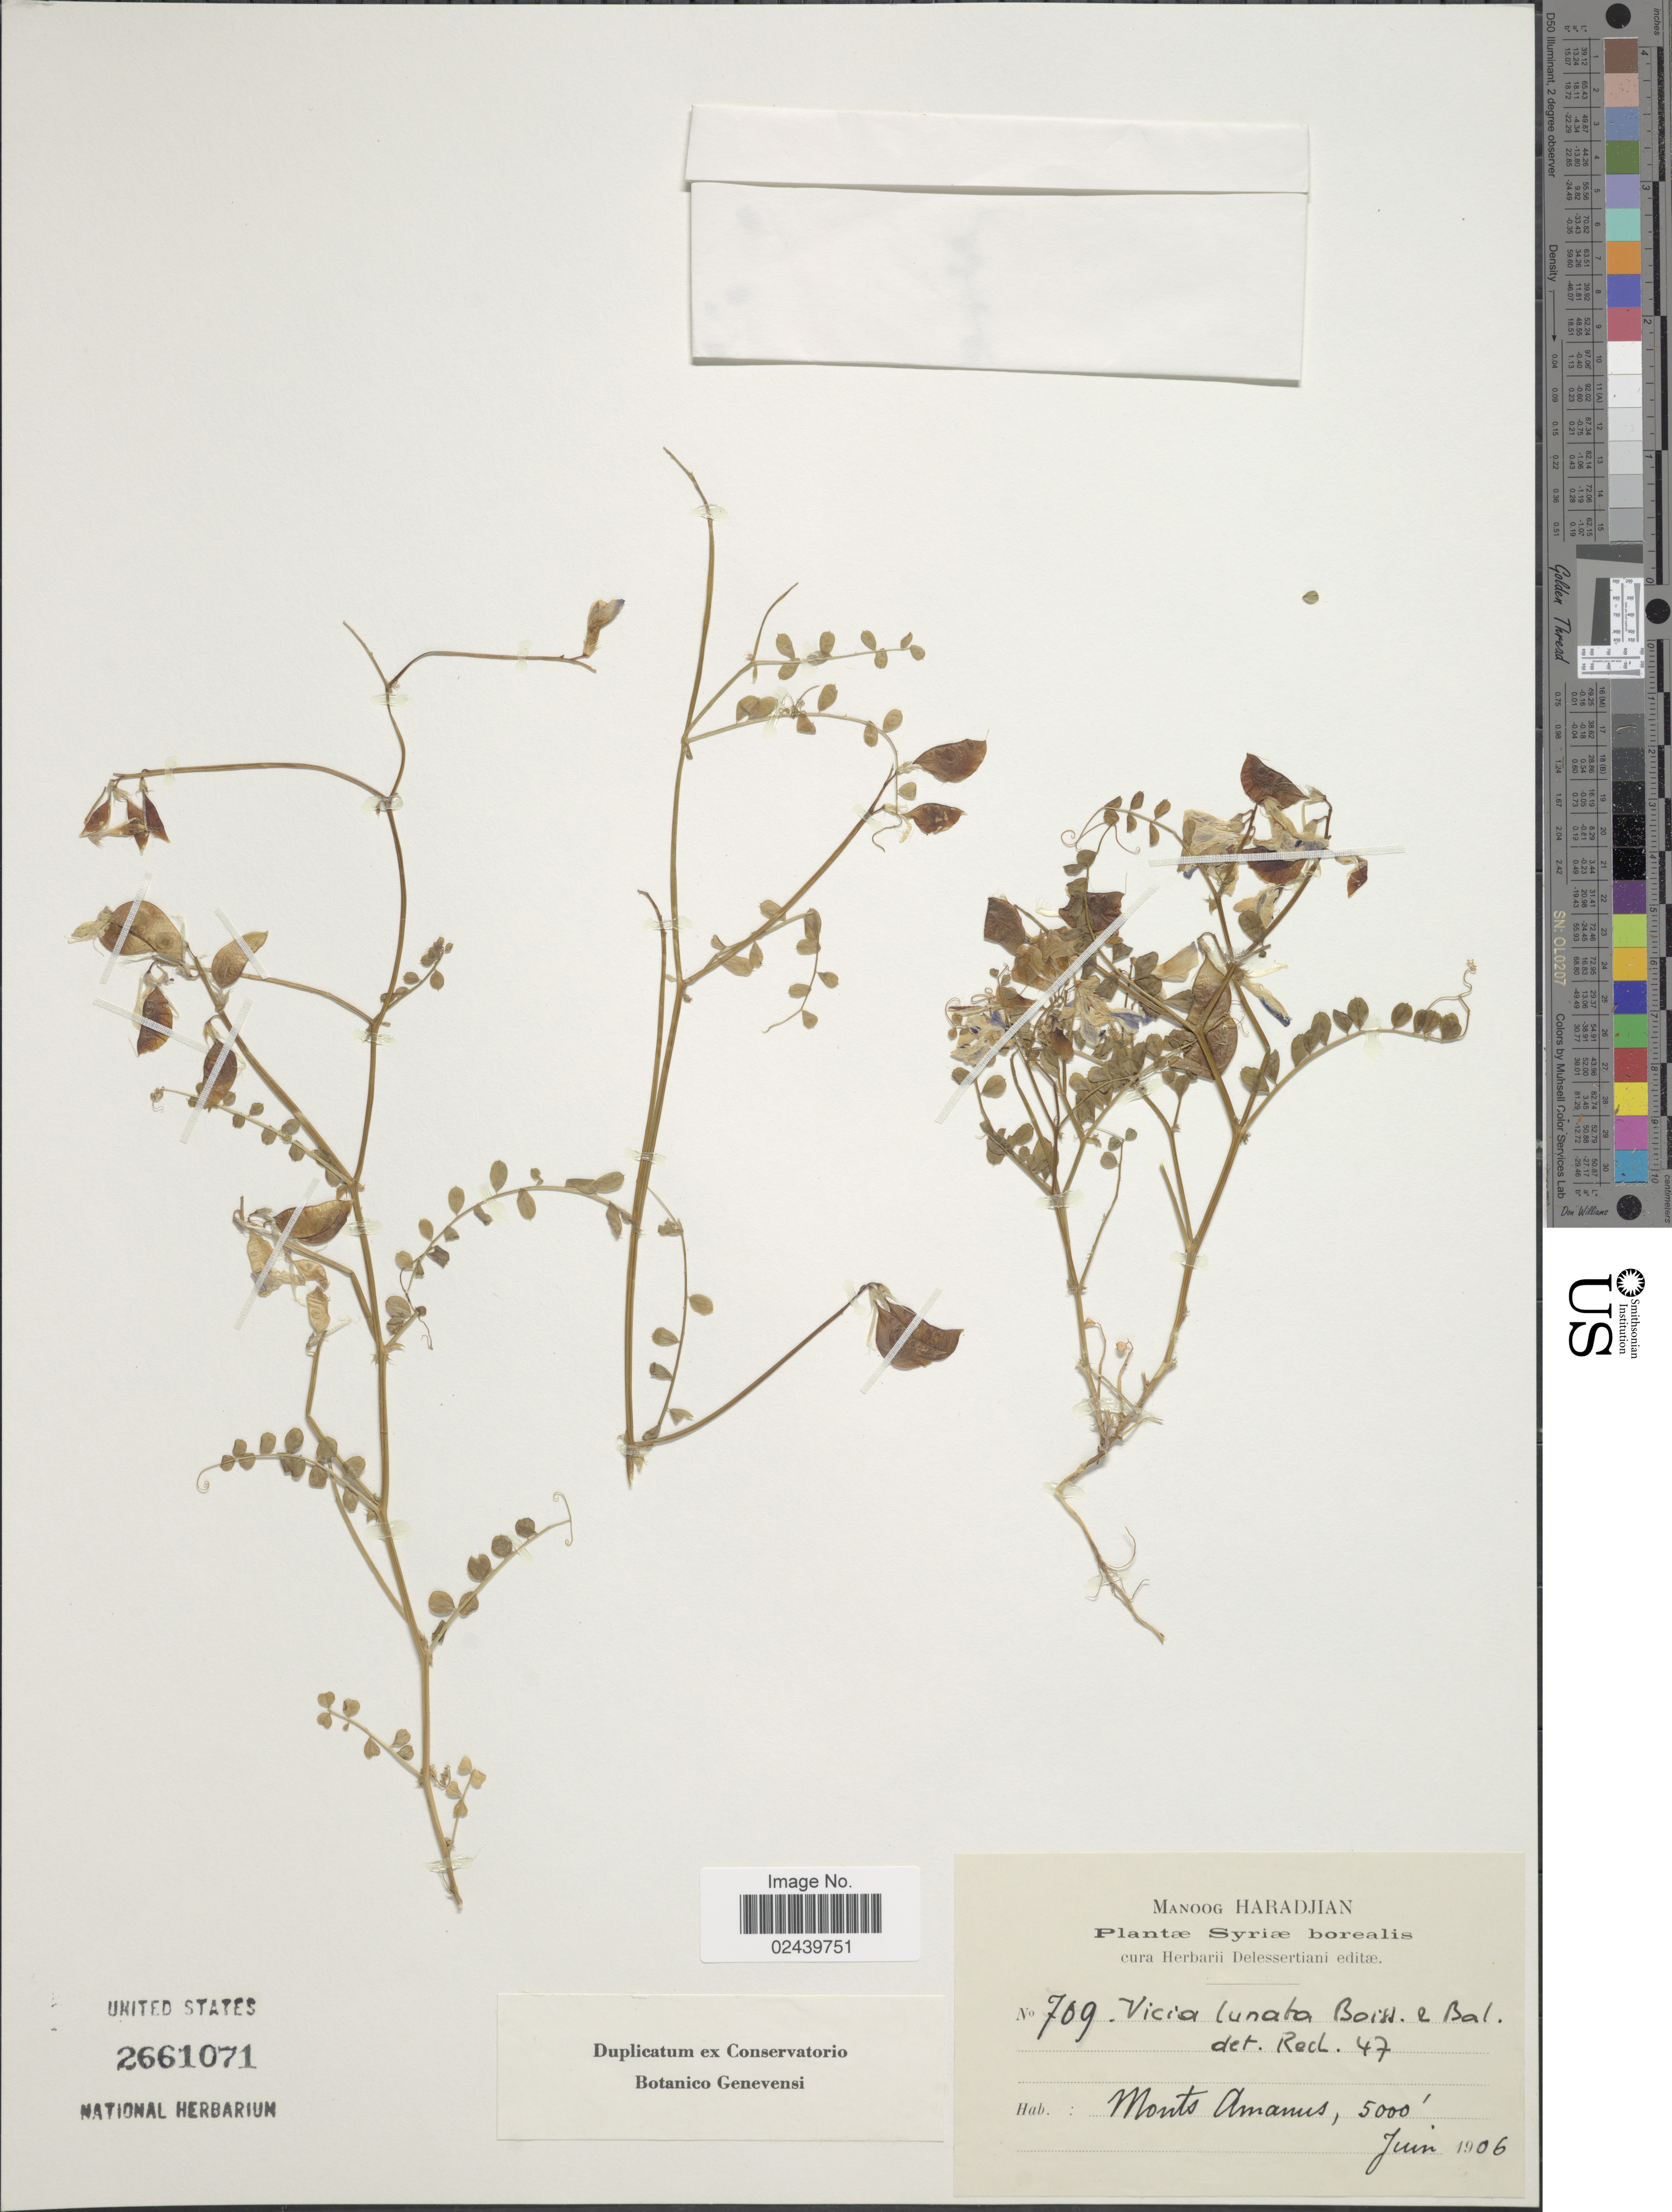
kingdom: Plantae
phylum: Tracheophyta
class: Magnoliopsida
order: Fabales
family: Fabaceae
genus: Vicia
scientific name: Vicia lunata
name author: (Boiss. & Balansa) Boiss.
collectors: M. Haradjian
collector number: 709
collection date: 1906-06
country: Syria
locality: Syriae borealis. Monts Amanus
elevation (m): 1524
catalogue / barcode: US 2661071